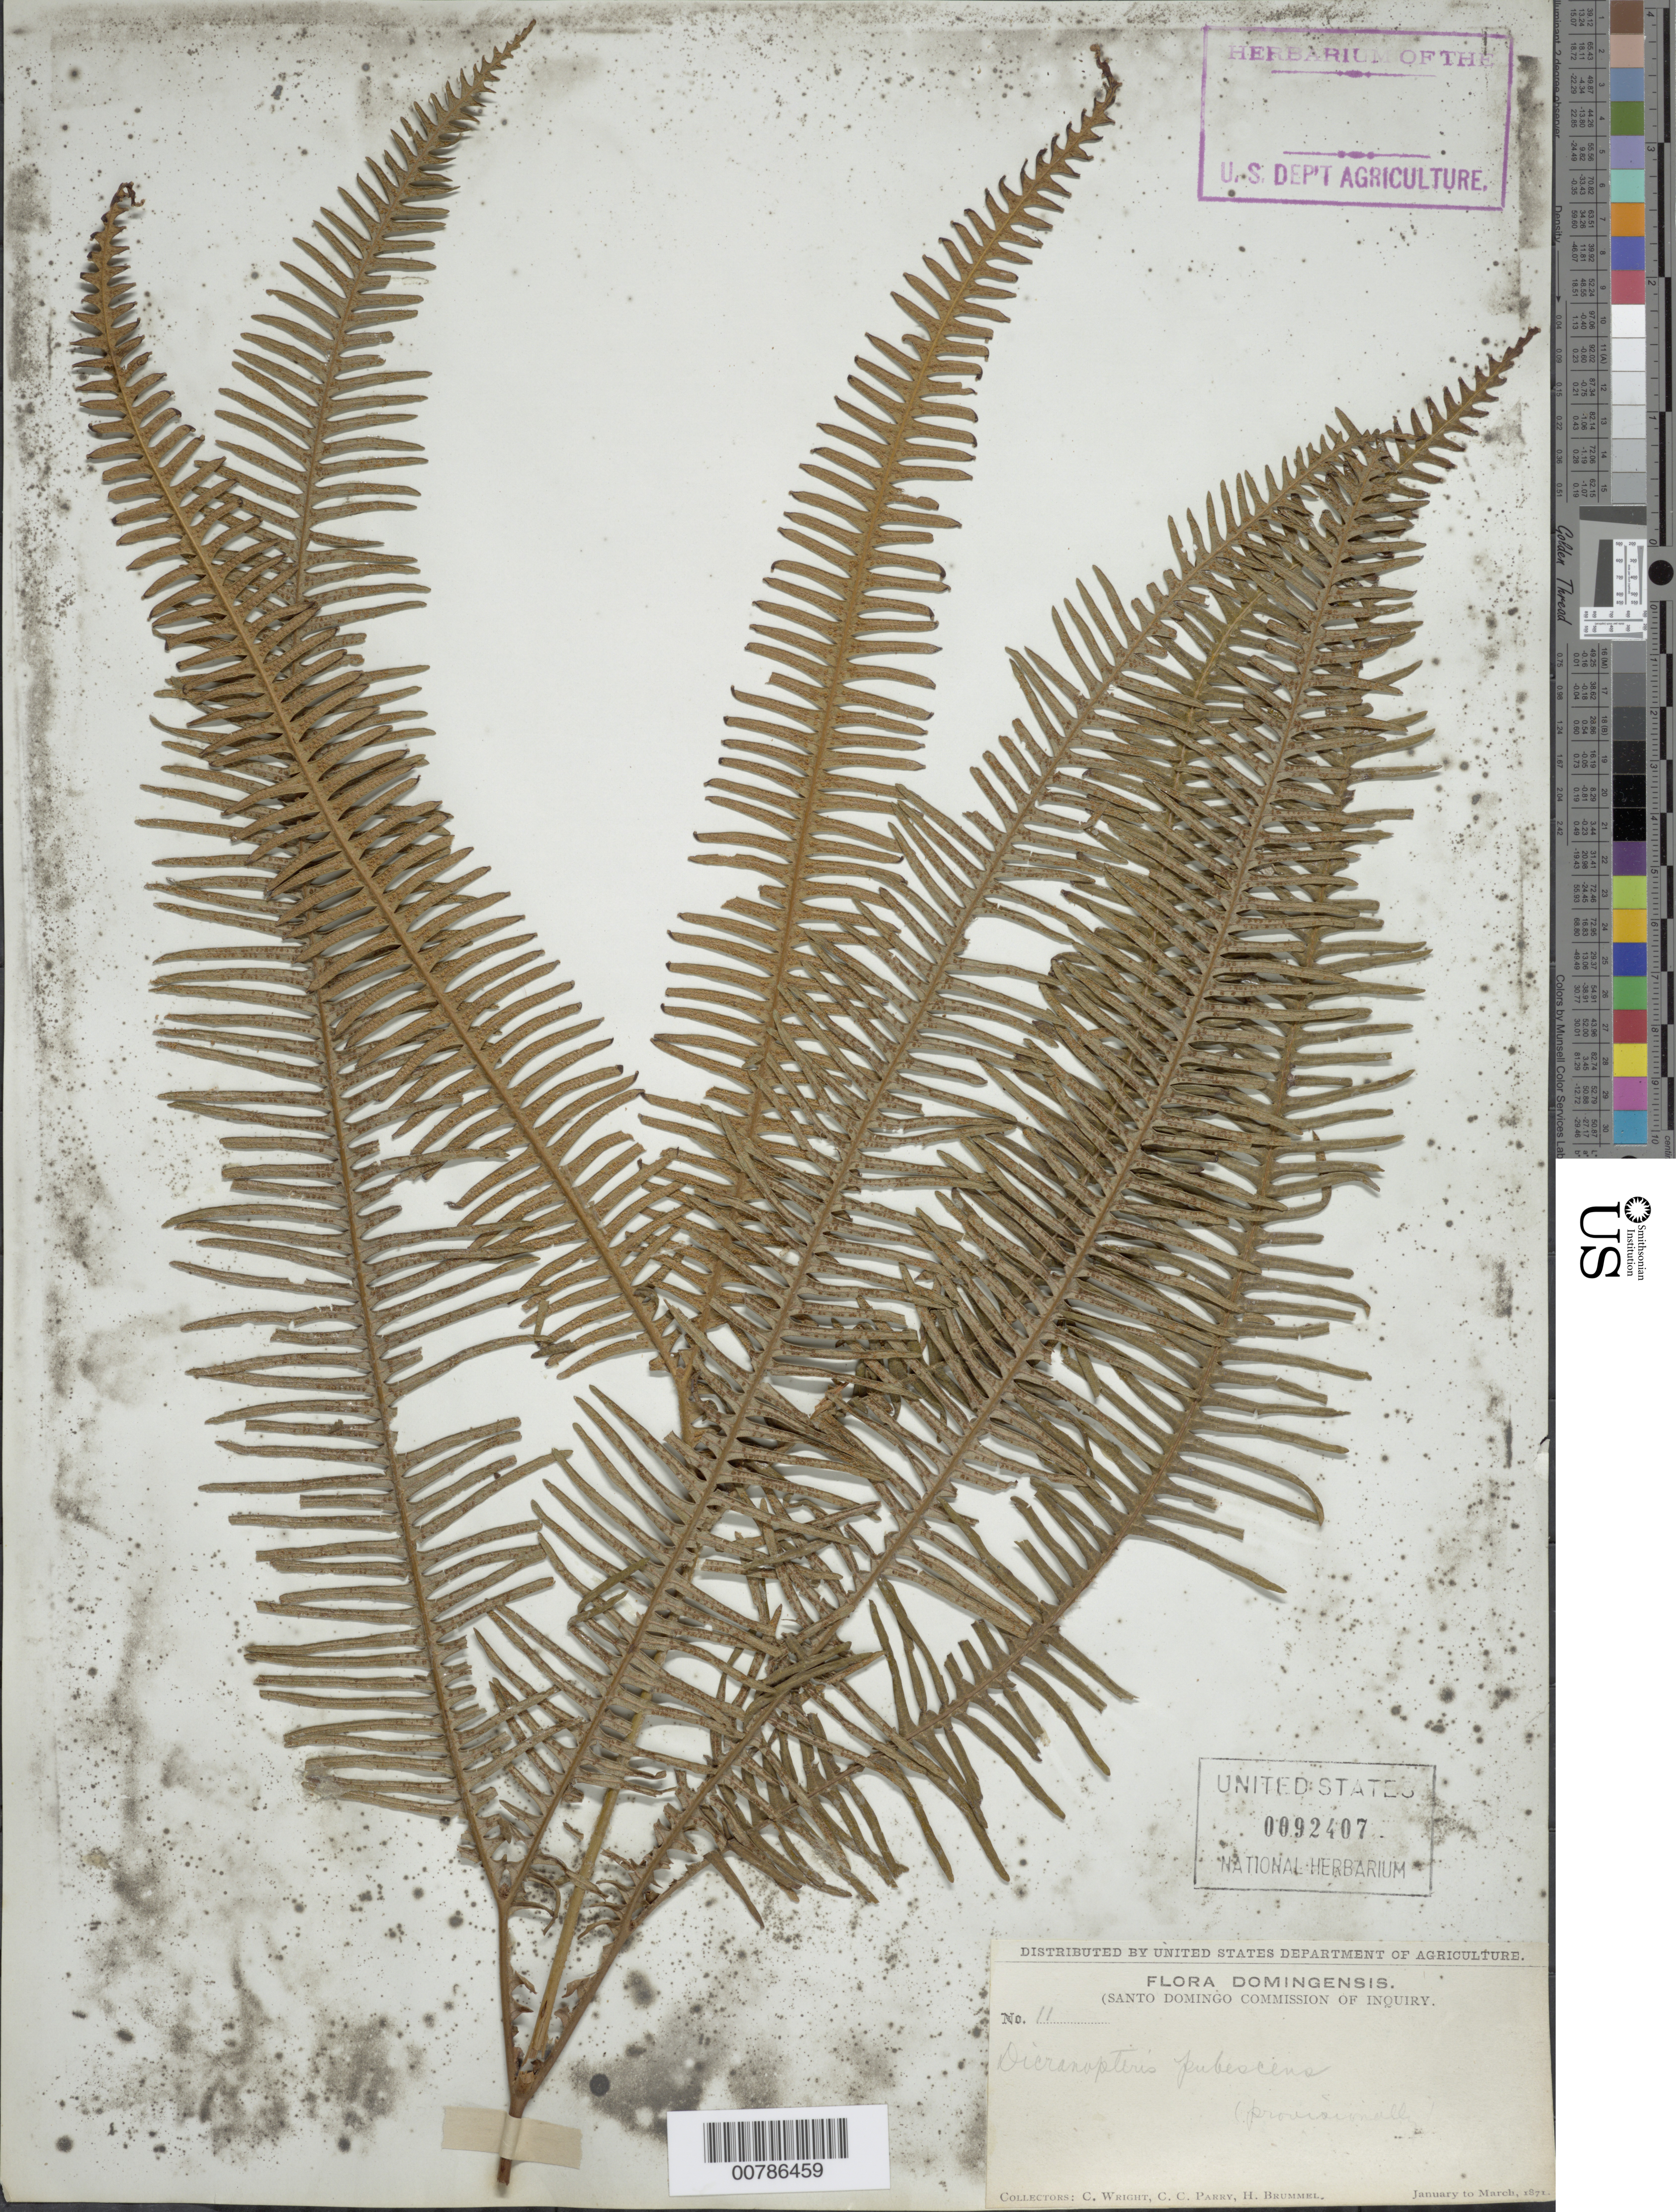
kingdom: Plantae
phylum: Tracheophyta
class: Polypodiopsida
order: Gleicheniales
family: Gleicheniaceae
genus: Sticherus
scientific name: Sticherus bifidus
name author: (Willd.) Ching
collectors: C. Wright, C. C. Parry & H. Brummel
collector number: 11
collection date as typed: Jan 1871 to -- Mar 1871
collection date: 1871-01/1871-03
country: Dominican Republic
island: Hispaniola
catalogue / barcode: US 92407